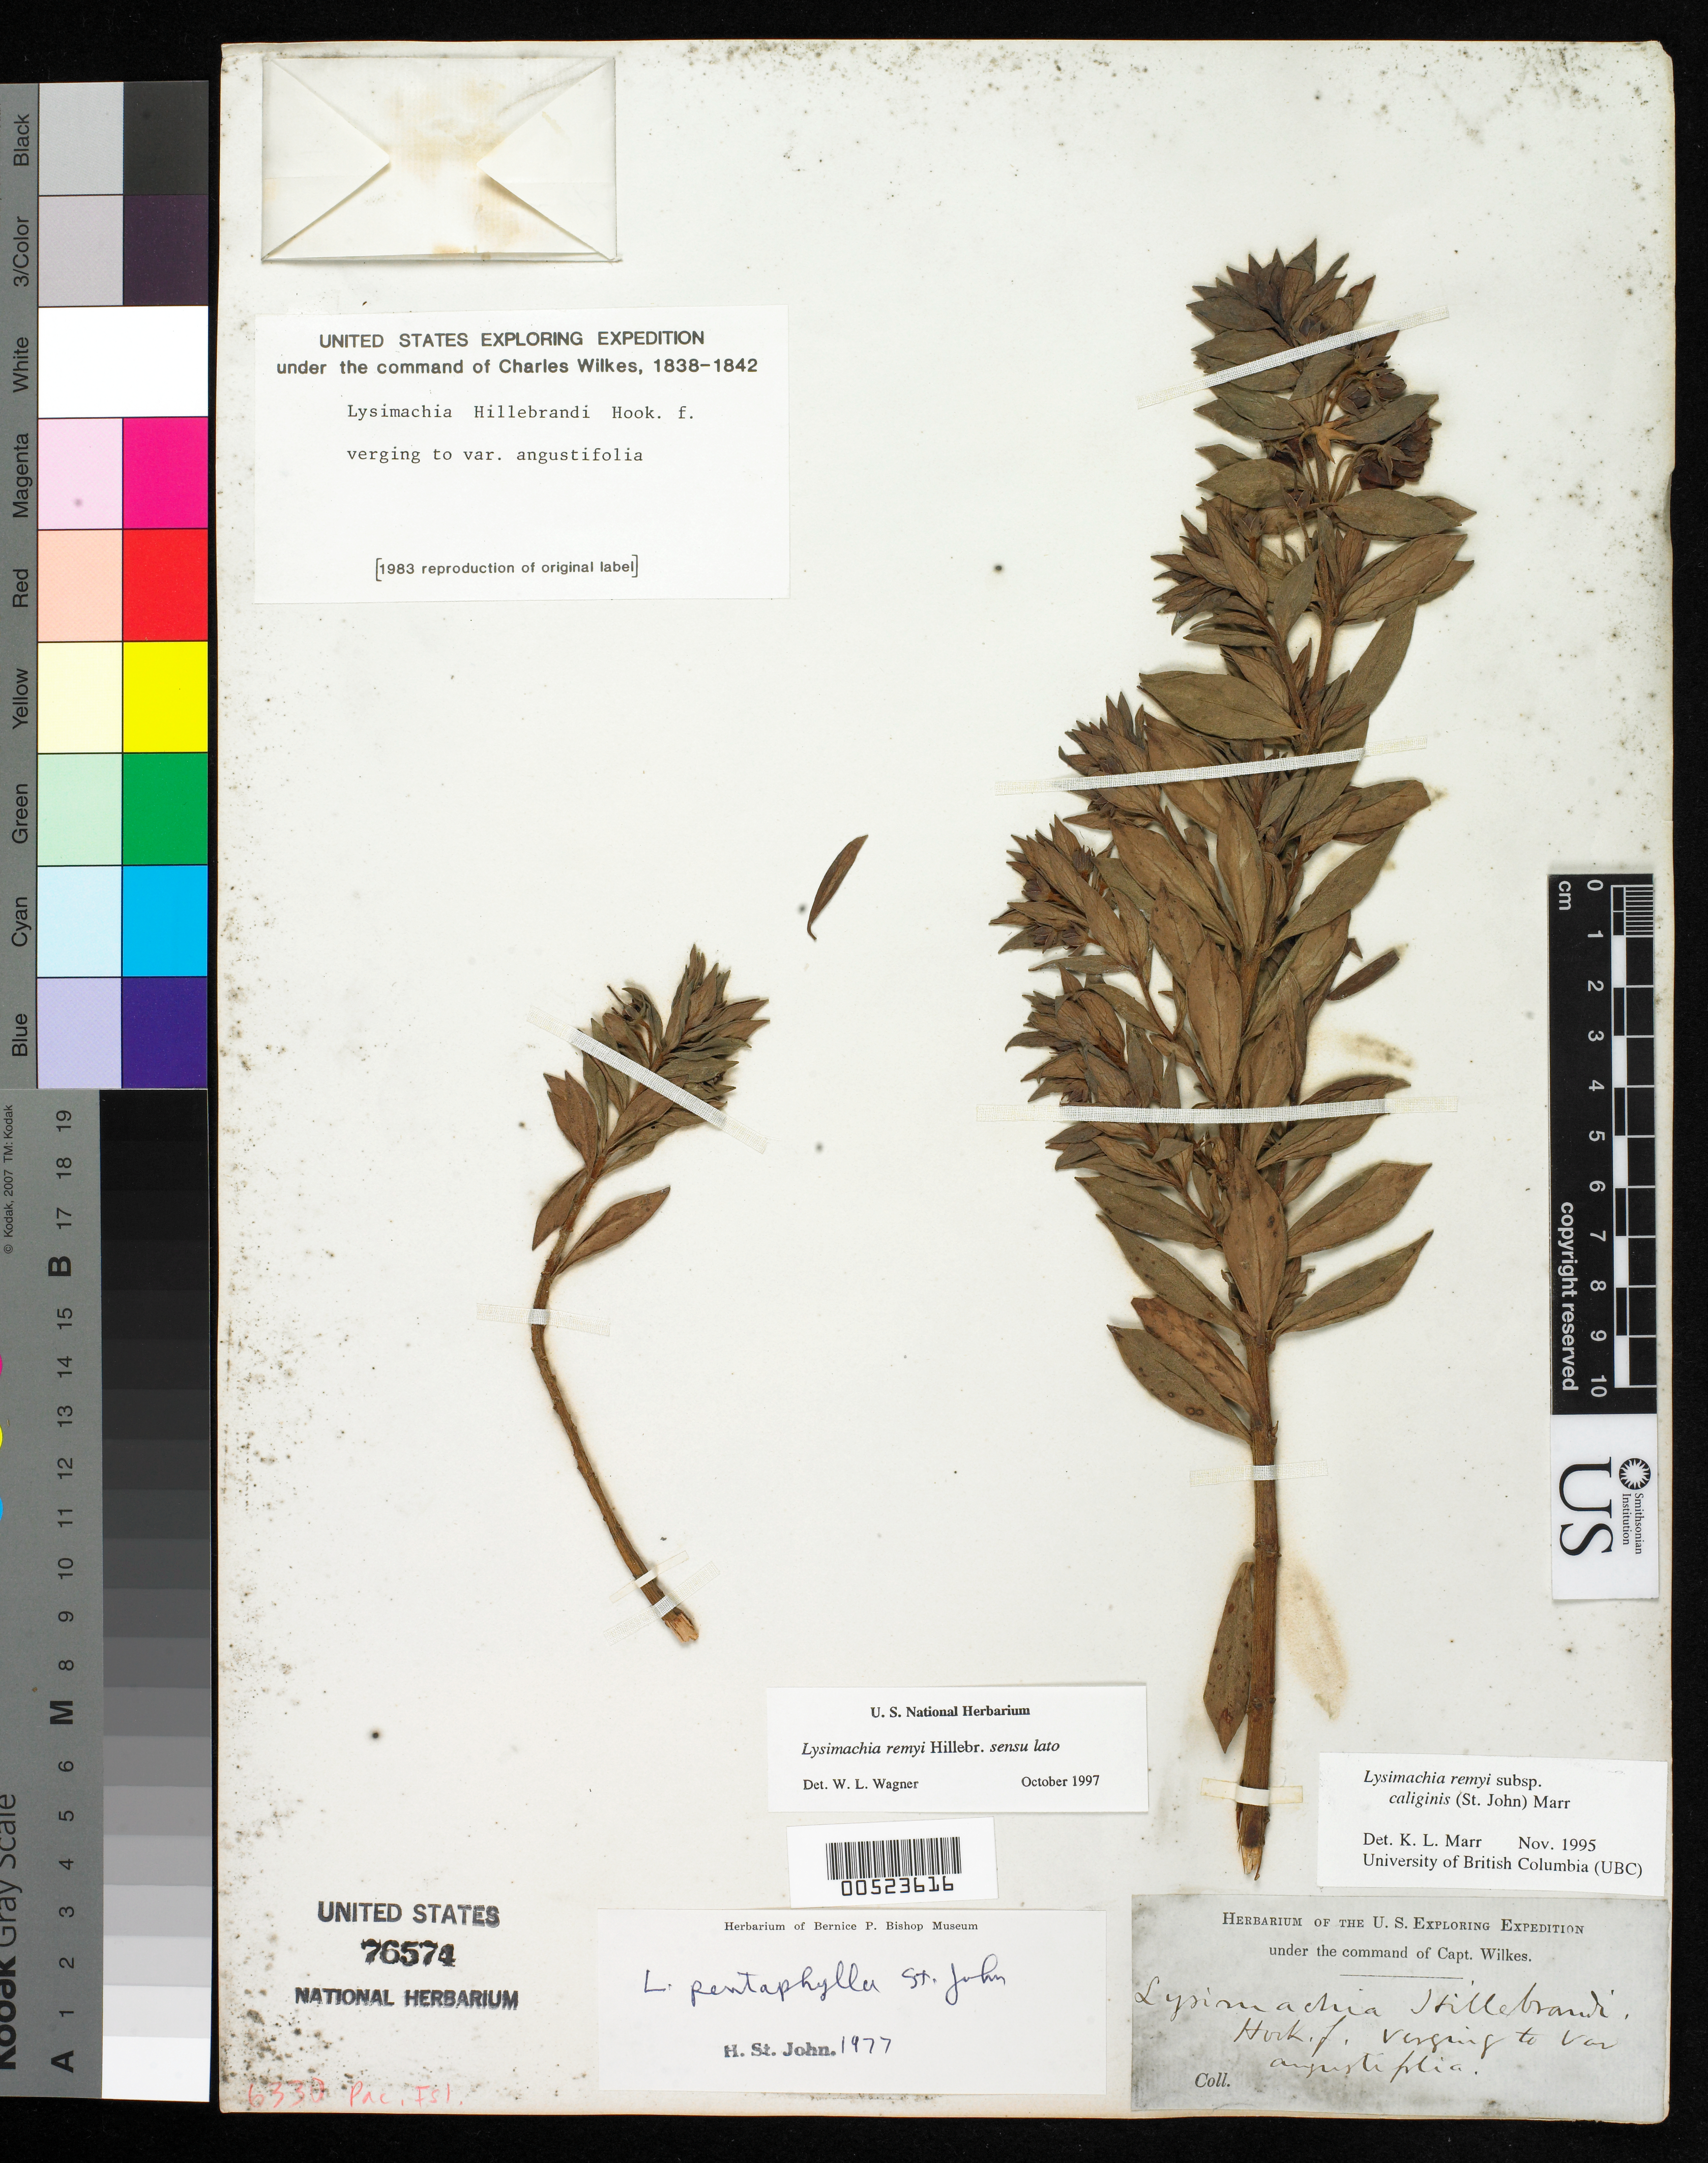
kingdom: Plantae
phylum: Tracheophyta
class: Magnoliopsida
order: Ericales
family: Primulaceae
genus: Lysimachia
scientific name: Lysimachia remyi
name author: Hillebr.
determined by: Wagner, W. L., (BOT), Smithsonian Institution - National Museum of Natural History (UNITED STATES)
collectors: Wilkes Explor. Exped.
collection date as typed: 1838 to -- --- 1842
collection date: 1838/1842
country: United States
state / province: Hawaii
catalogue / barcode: US 76574